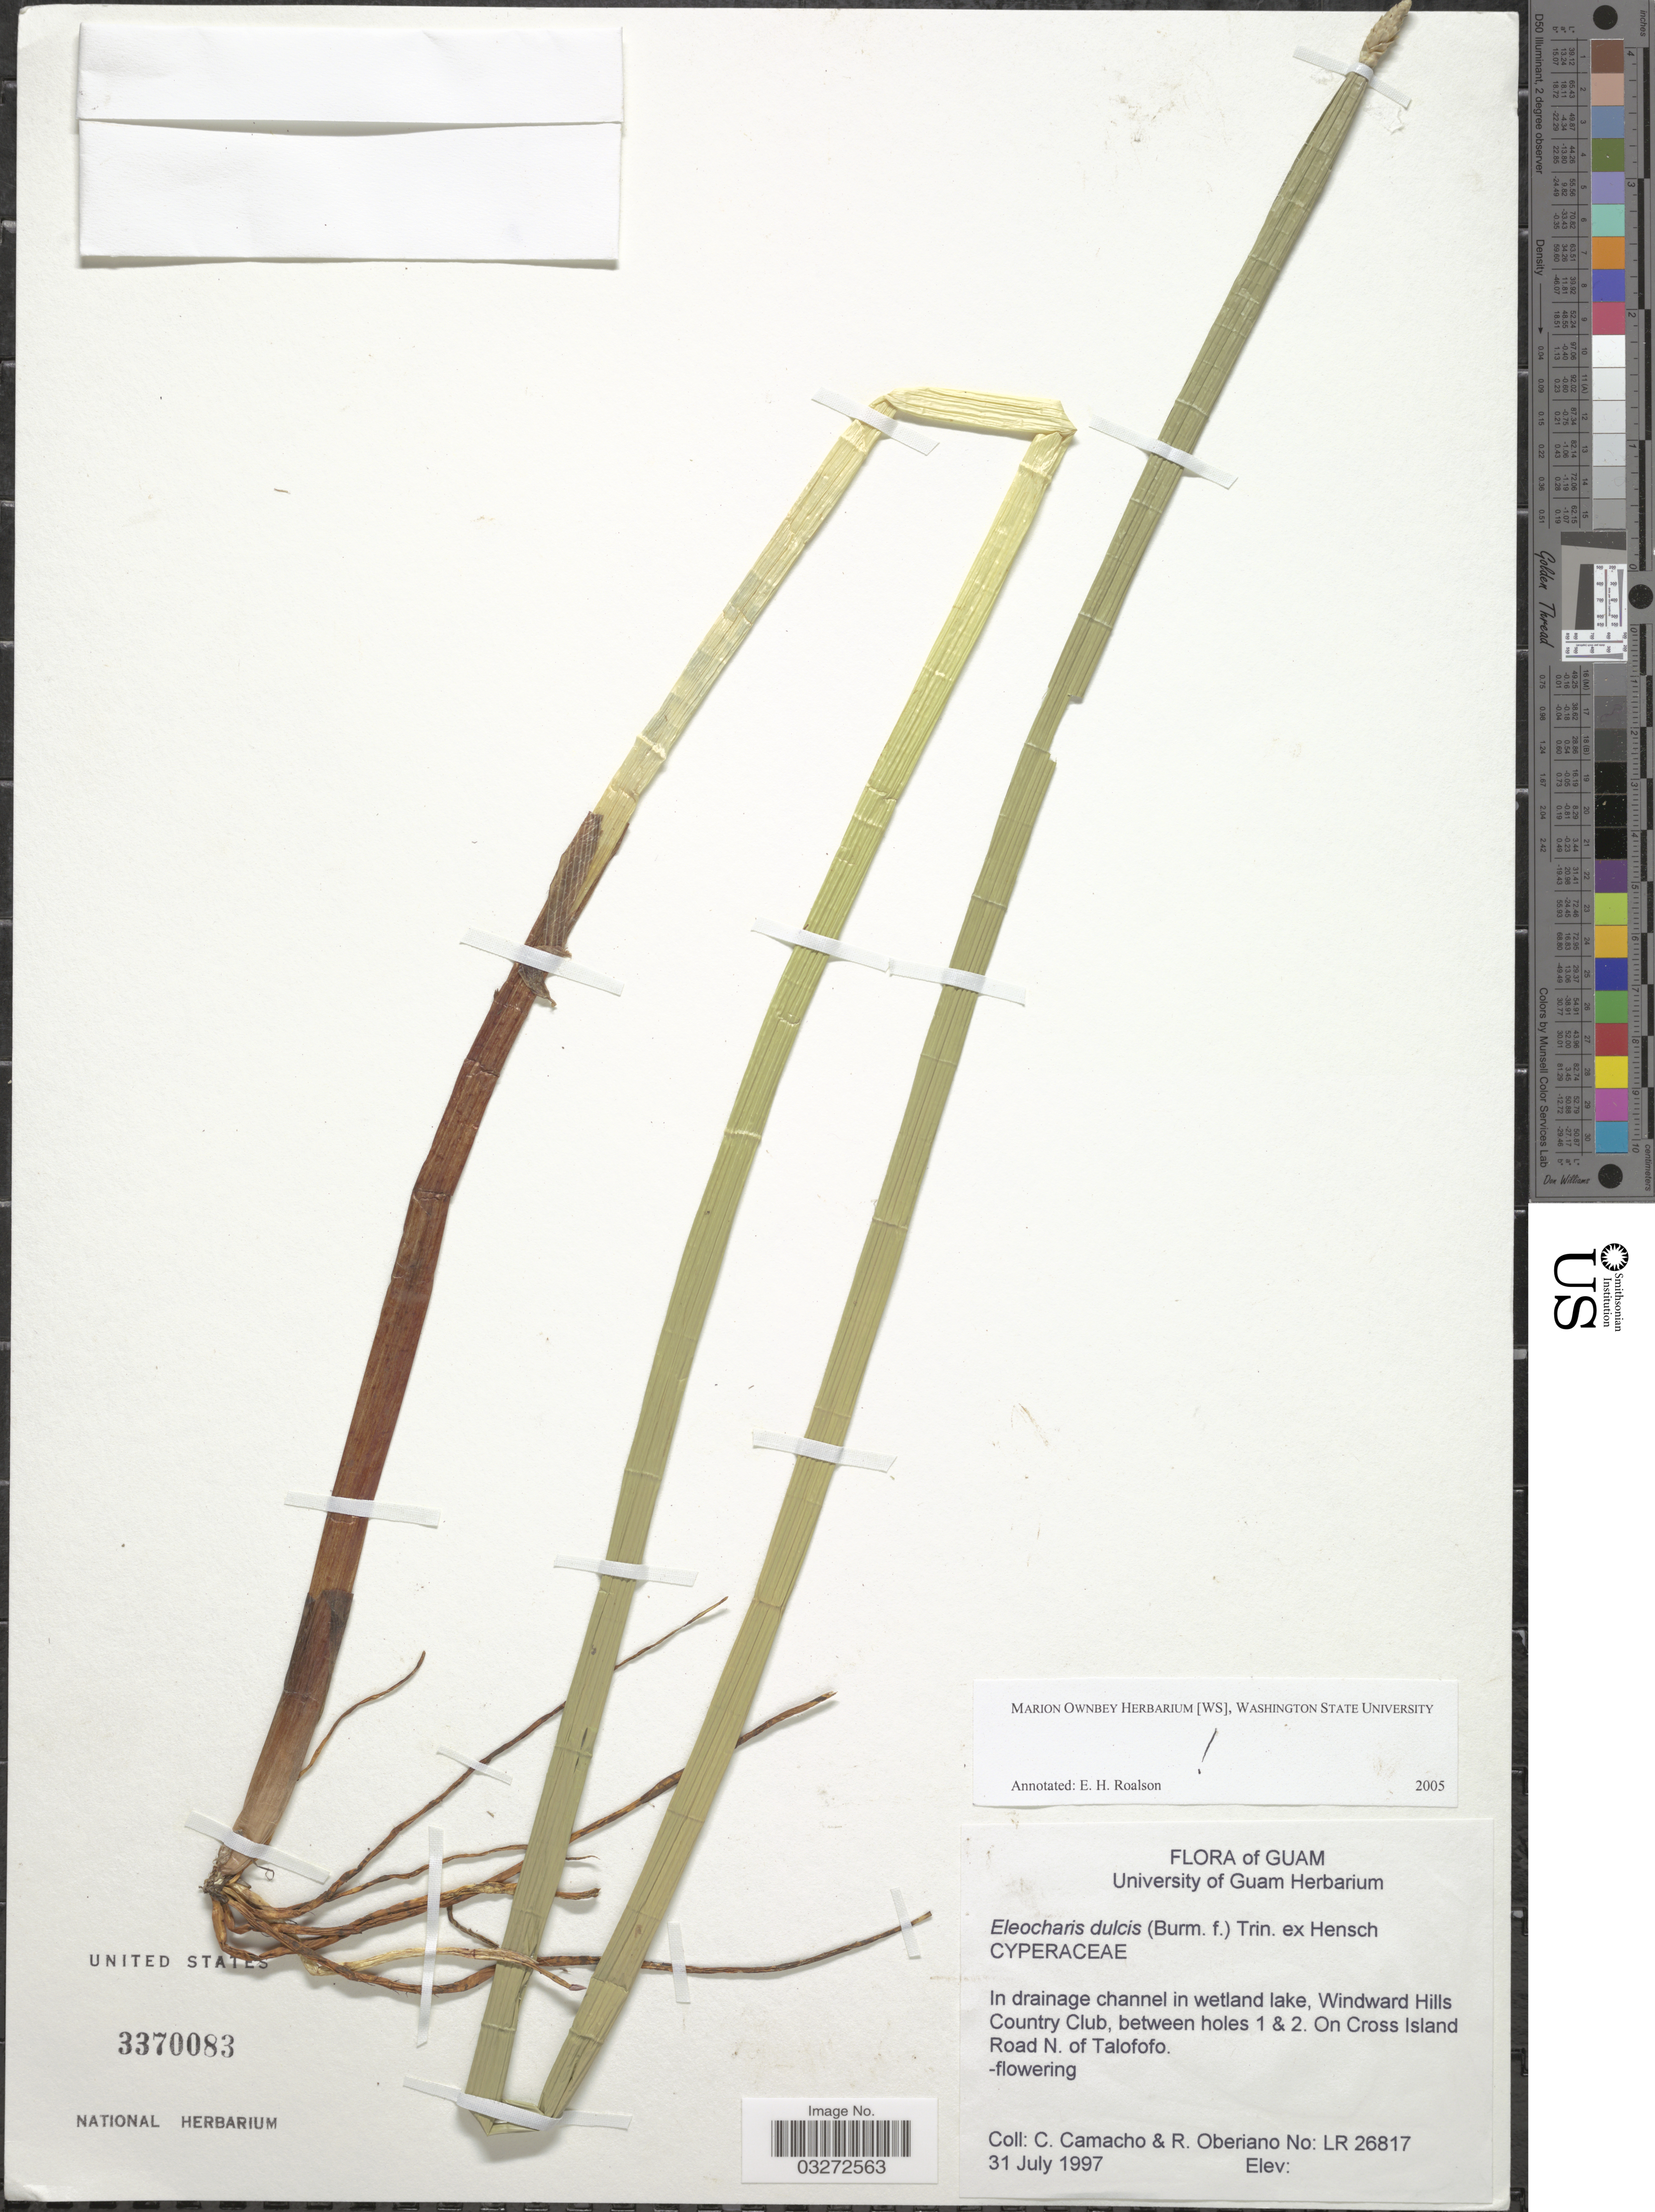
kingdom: Plantae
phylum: Tracheophyta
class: Liliopsida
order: Poales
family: Cyperaceae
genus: Eleocharis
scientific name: Eleocharis dulcis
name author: (Burm. f.) Trin. ex Hensch.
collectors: C. Camacho & R. Oberiano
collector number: LR 26817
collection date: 1997-07-31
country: Guam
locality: Windward Hills Country Club, between holes 1 & 2. On Cross Island Road N. of Talofofo.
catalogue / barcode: US 3370083